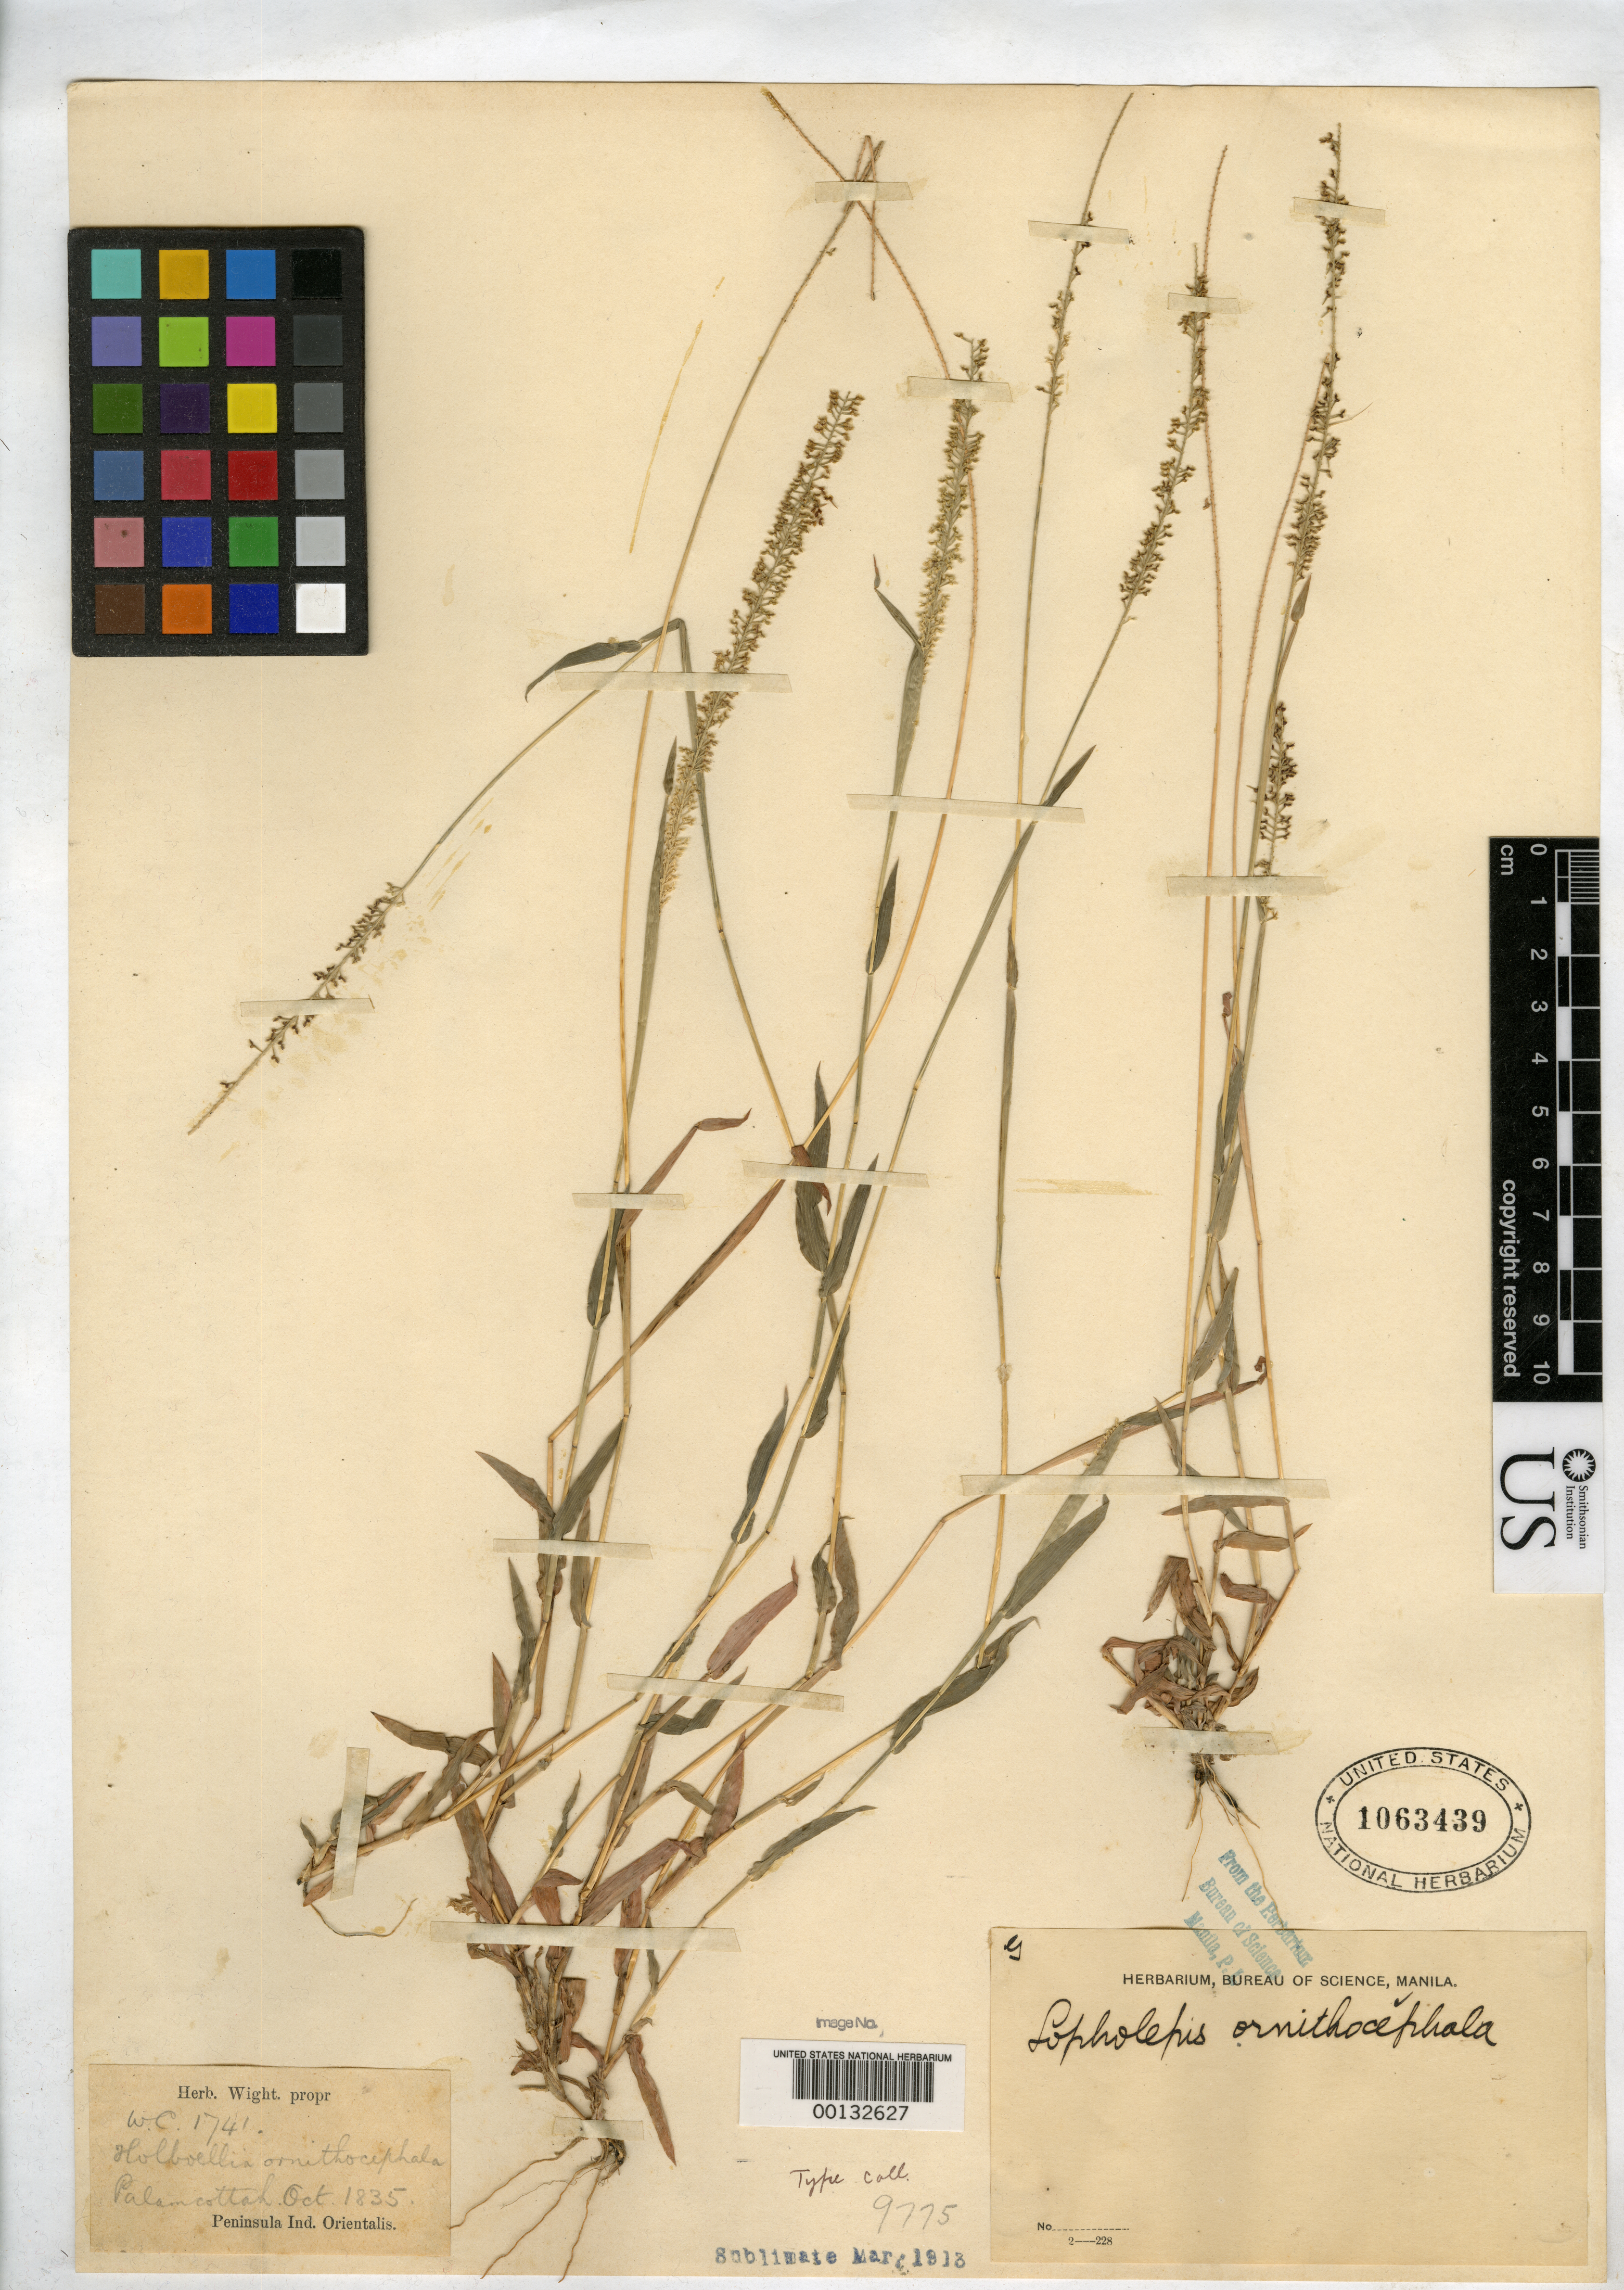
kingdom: Plantae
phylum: Tracheophyta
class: Magnoliopsida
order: Ranunculales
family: Lardizabalaceae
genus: Holboellia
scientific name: Holboellia ornithocephala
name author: Hook.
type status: Type Collection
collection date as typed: Oct 1835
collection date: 1835-10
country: India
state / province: Tamil Nadu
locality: Apud Montes Madurae.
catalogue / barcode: US 1063439